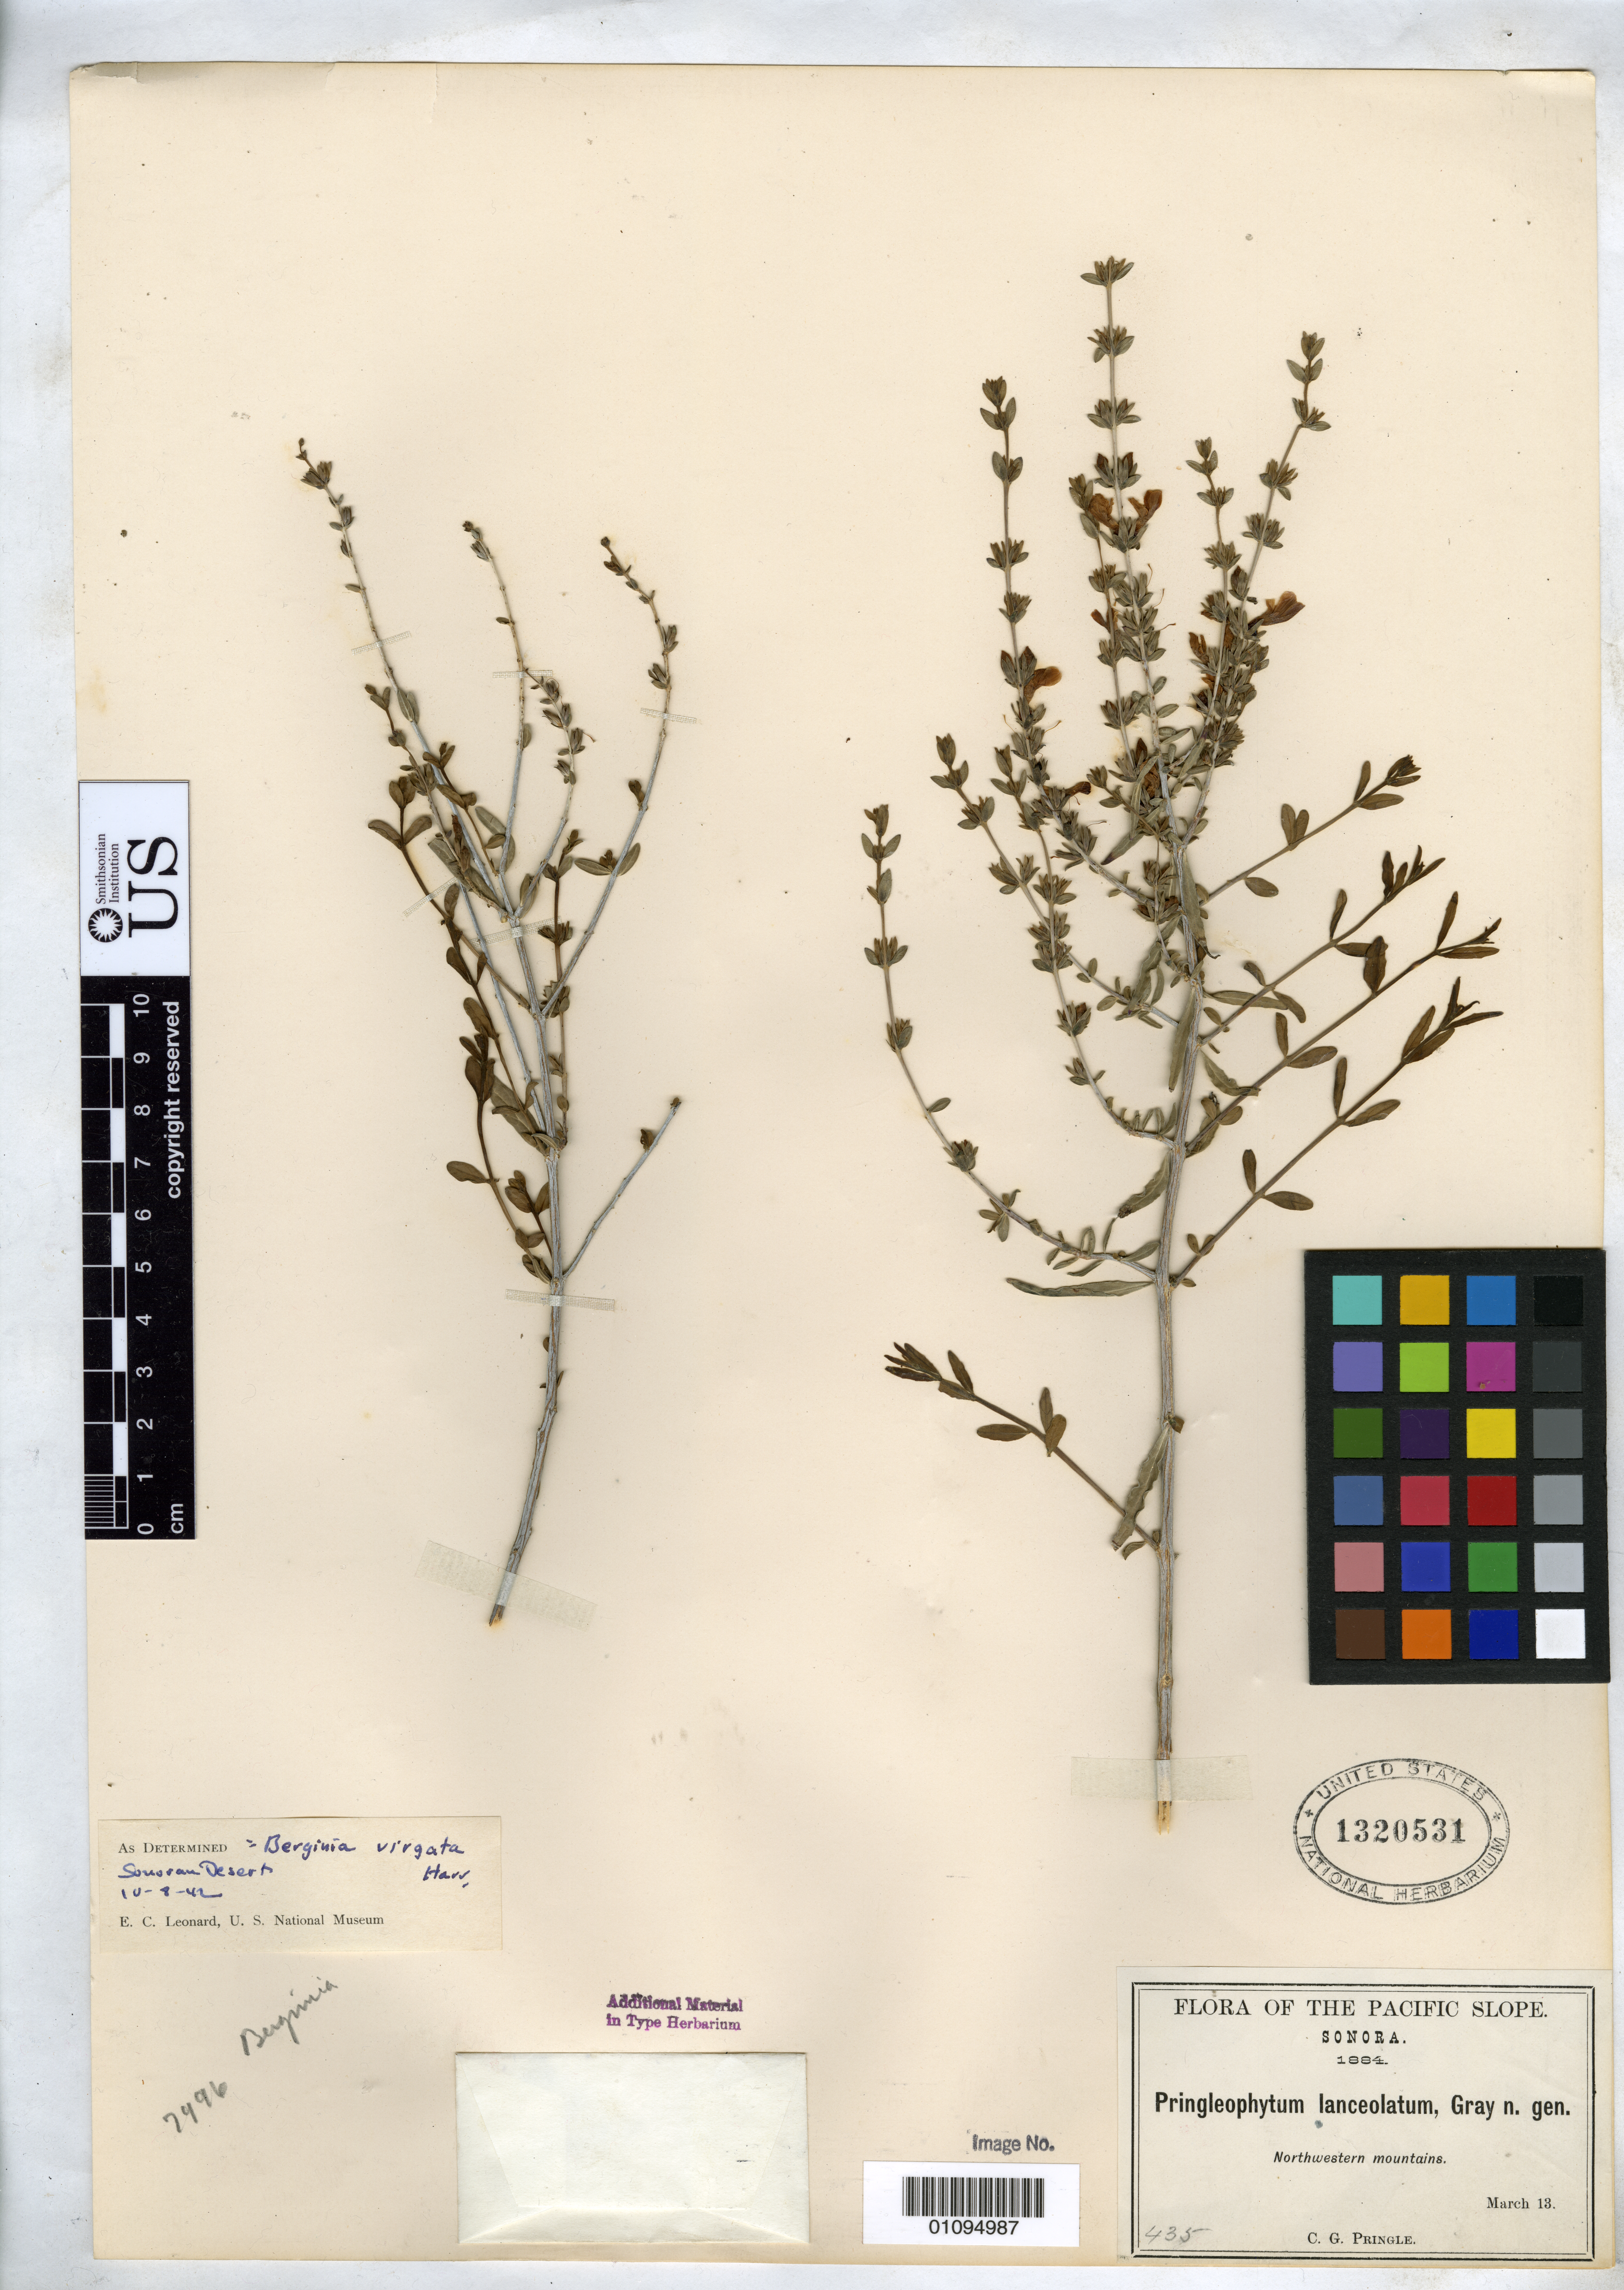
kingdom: Plantae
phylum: Tracheophyta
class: Magnoliopsida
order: Lamiales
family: Acanthaceae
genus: Pringleophytum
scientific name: Pringleophytum lanceolatum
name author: A. Gray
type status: Isotype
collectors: C. G. Pringle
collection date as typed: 13 Mar 1884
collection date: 1884-03-13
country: Mexico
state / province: Sonora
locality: Northwestern mountains.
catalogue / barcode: US 1320531